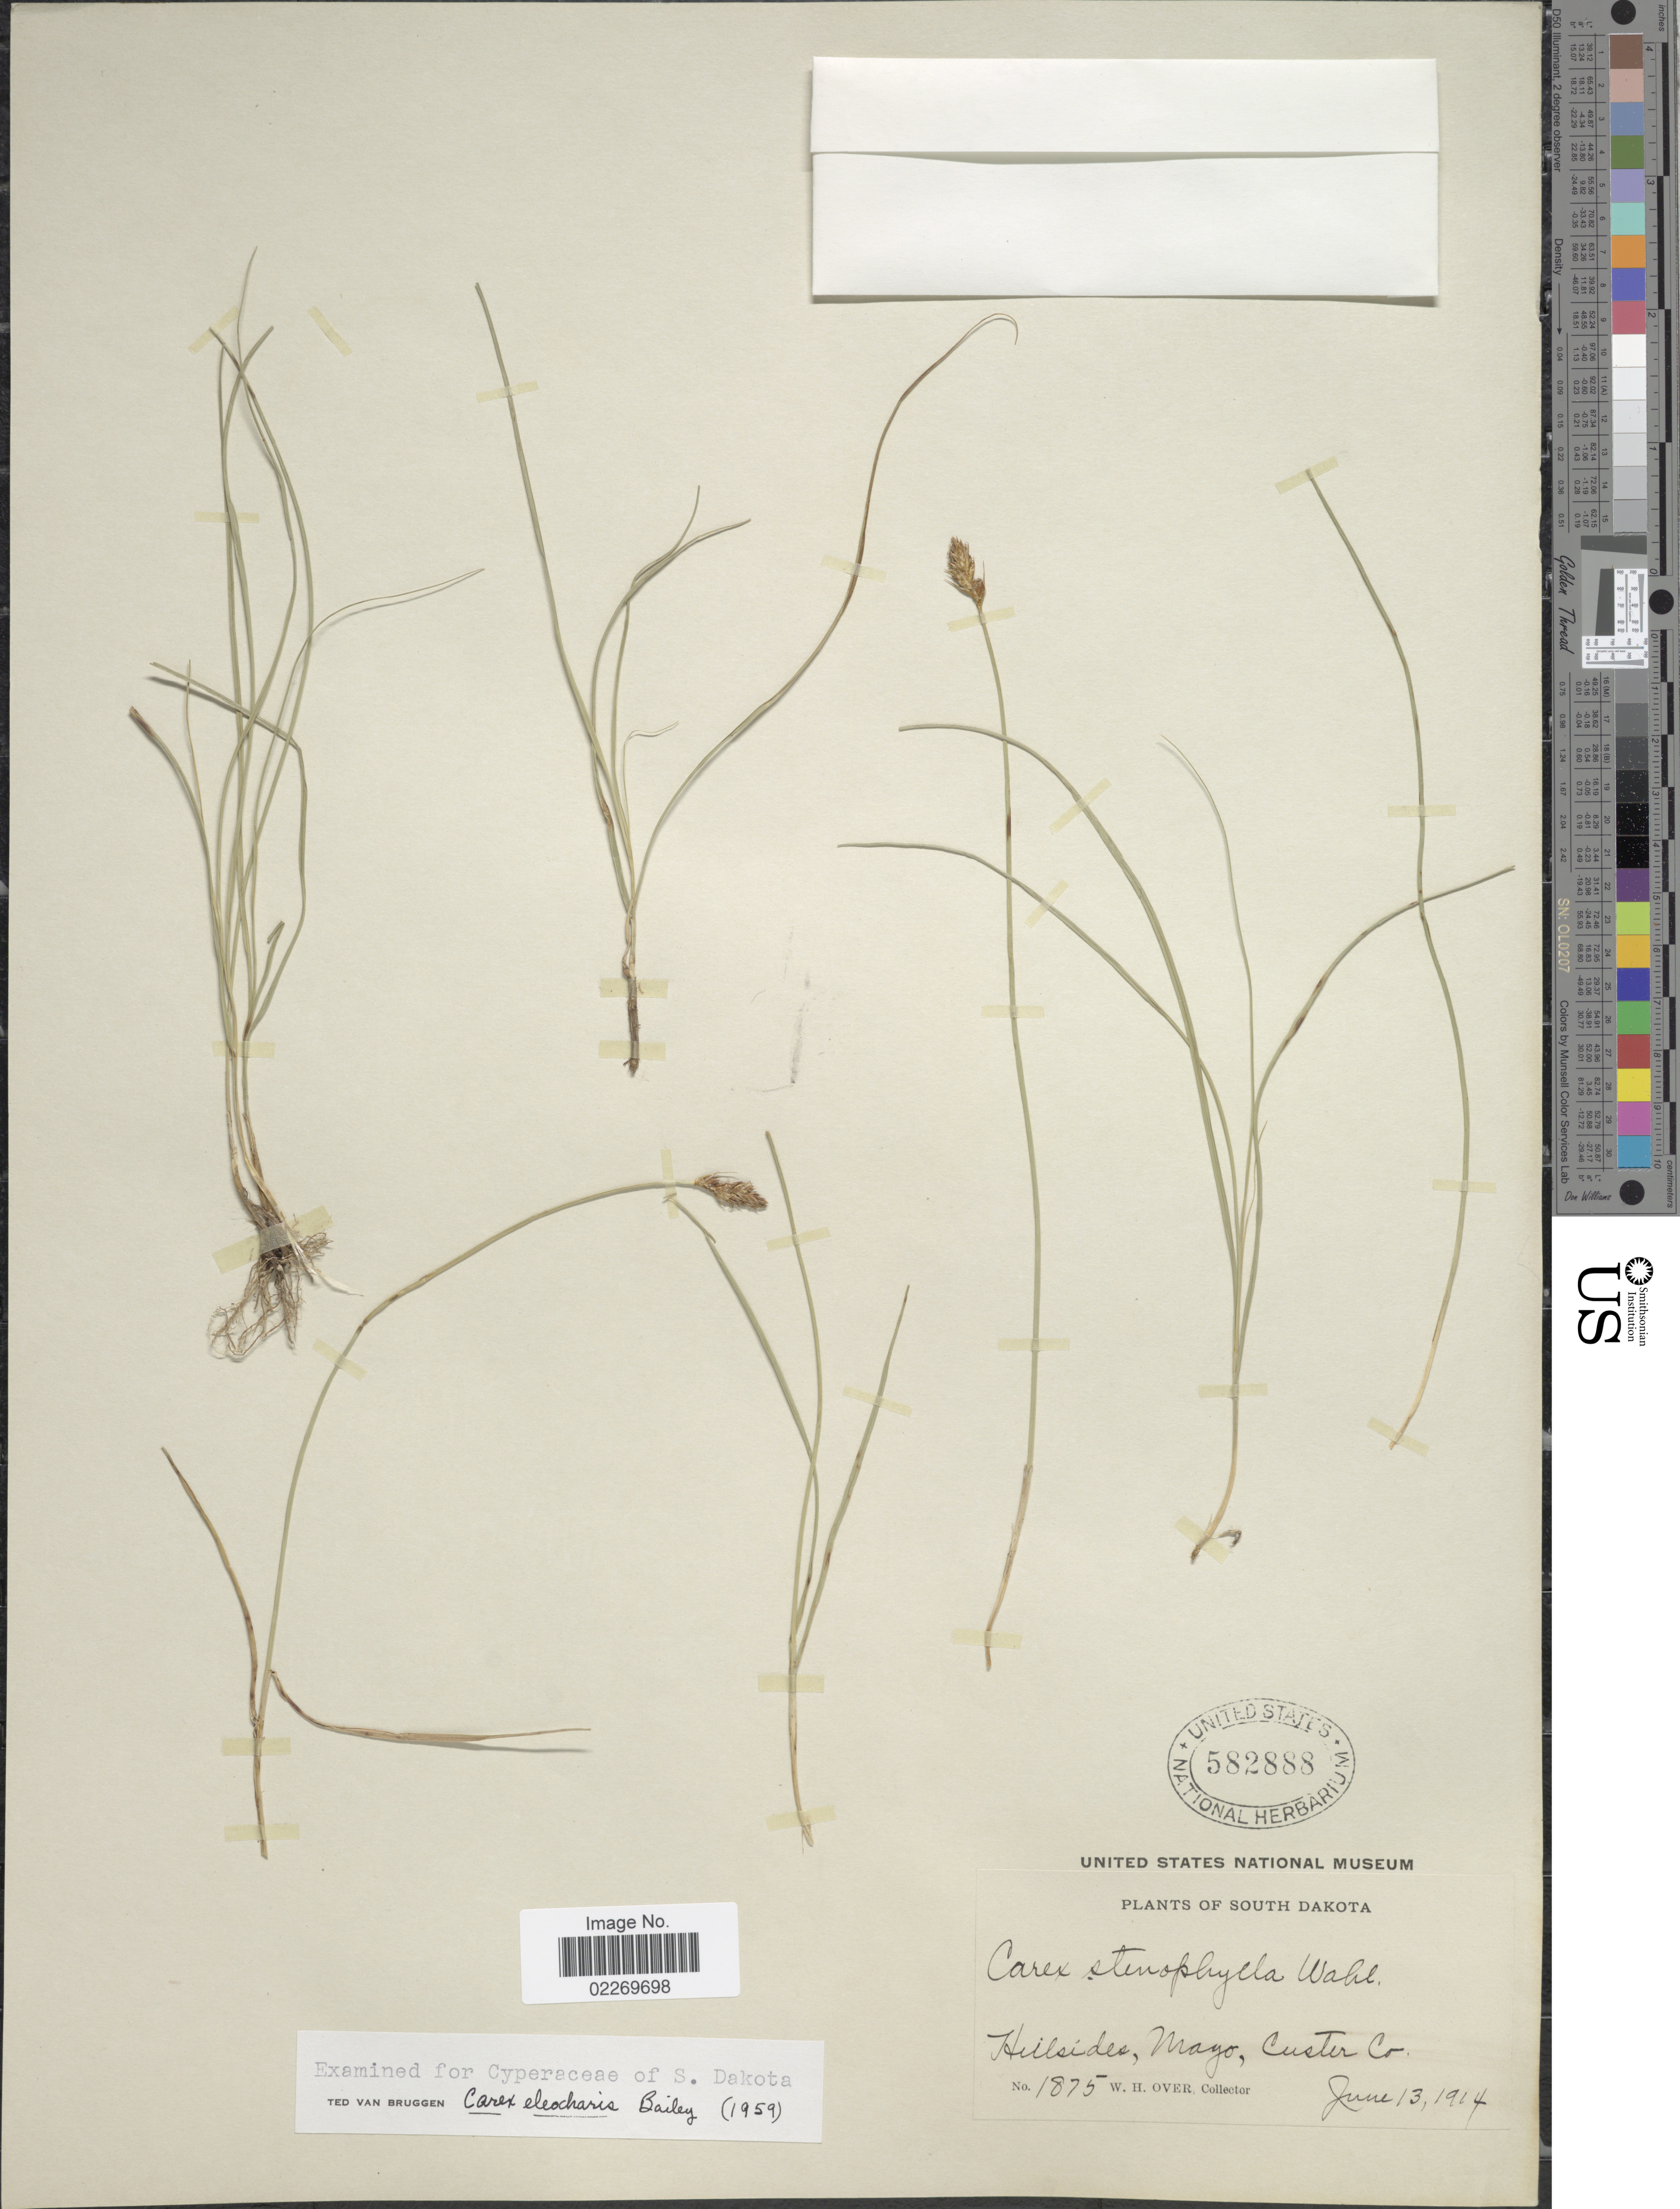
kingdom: Plantae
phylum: Tracheophyta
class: Liliopsida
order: Poales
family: Cyperaceae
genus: Carex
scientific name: Carex eleocharis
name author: L.H. Bailey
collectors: W. Over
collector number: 1875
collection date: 1914-06-13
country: United States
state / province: South Dakota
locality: Hillsides, Mayo, Custer Co.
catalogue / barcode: US 582888